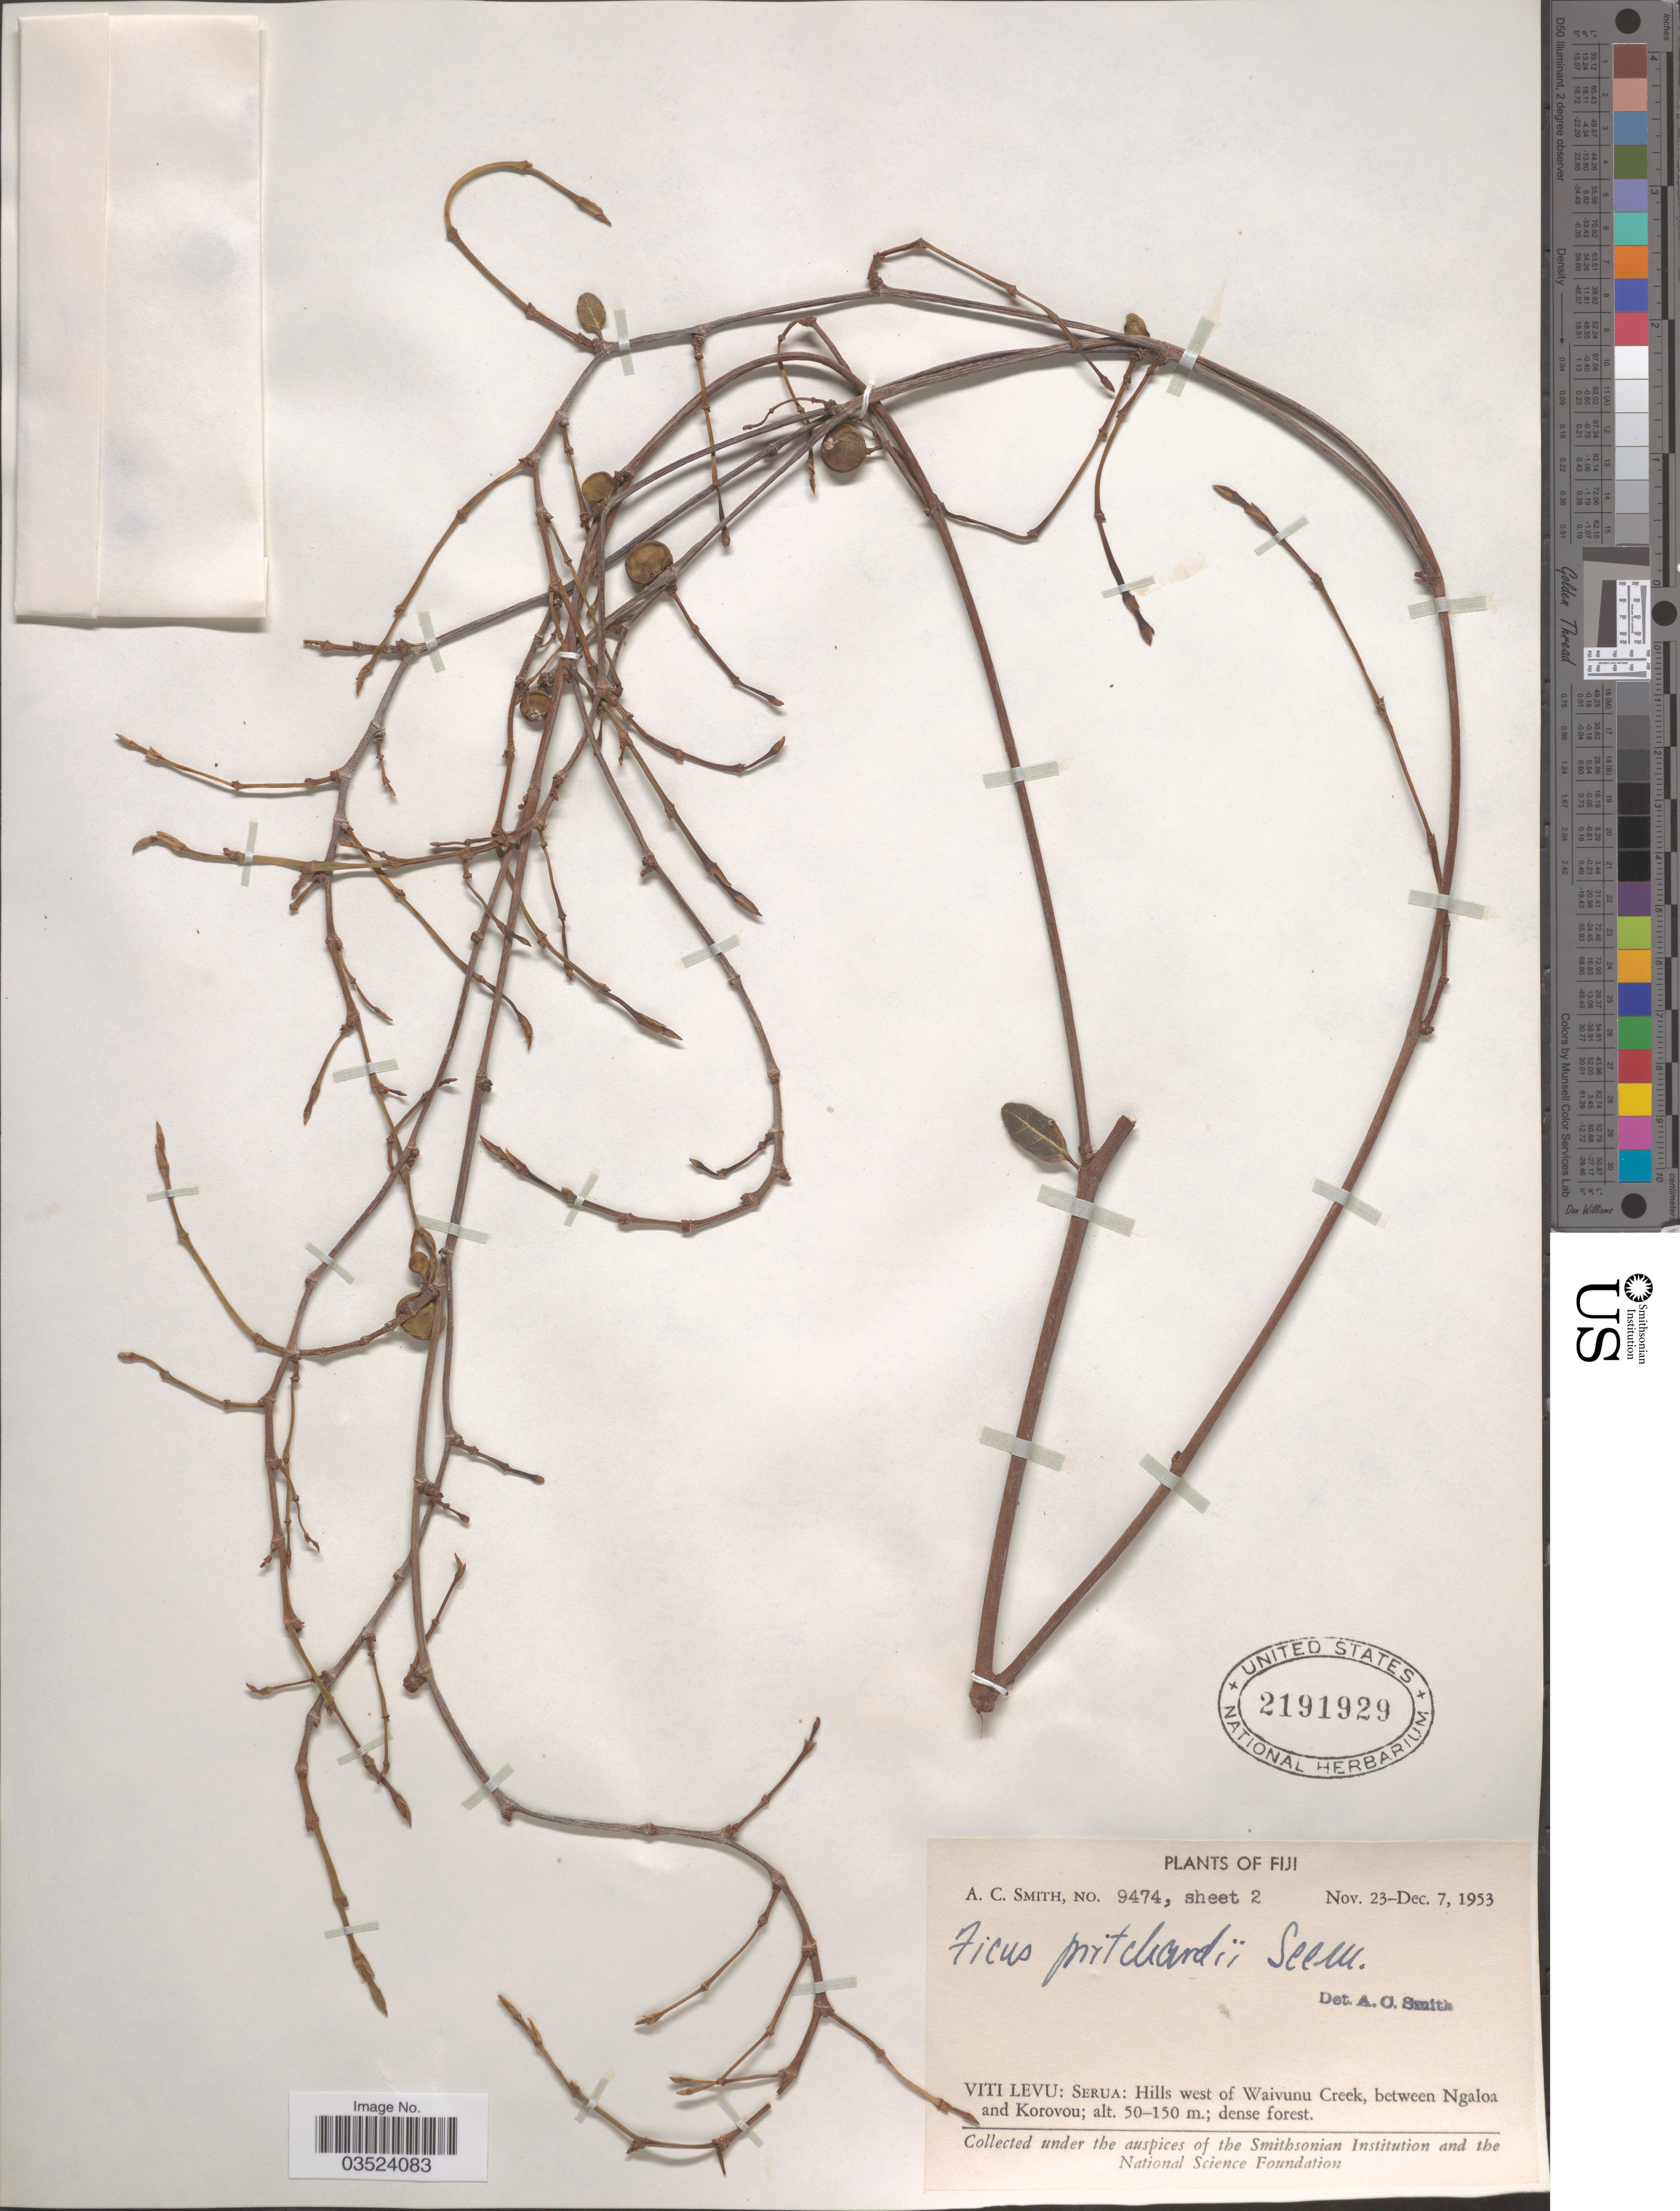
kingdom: Plantae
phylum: Tracheophyta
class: Magnoliopsida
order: Rosales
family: Moraceae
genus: Ficus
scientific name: Ficus pritchardii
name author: Seem.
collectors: A. C. Smith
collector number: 9474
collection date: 1953-11-23/1953-12-07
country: Fiji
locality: Viti Levu: Serua: Hills west of Waivunu Creek, between Ngaloa and Korovou.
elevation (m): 50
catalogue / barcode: US 2191929